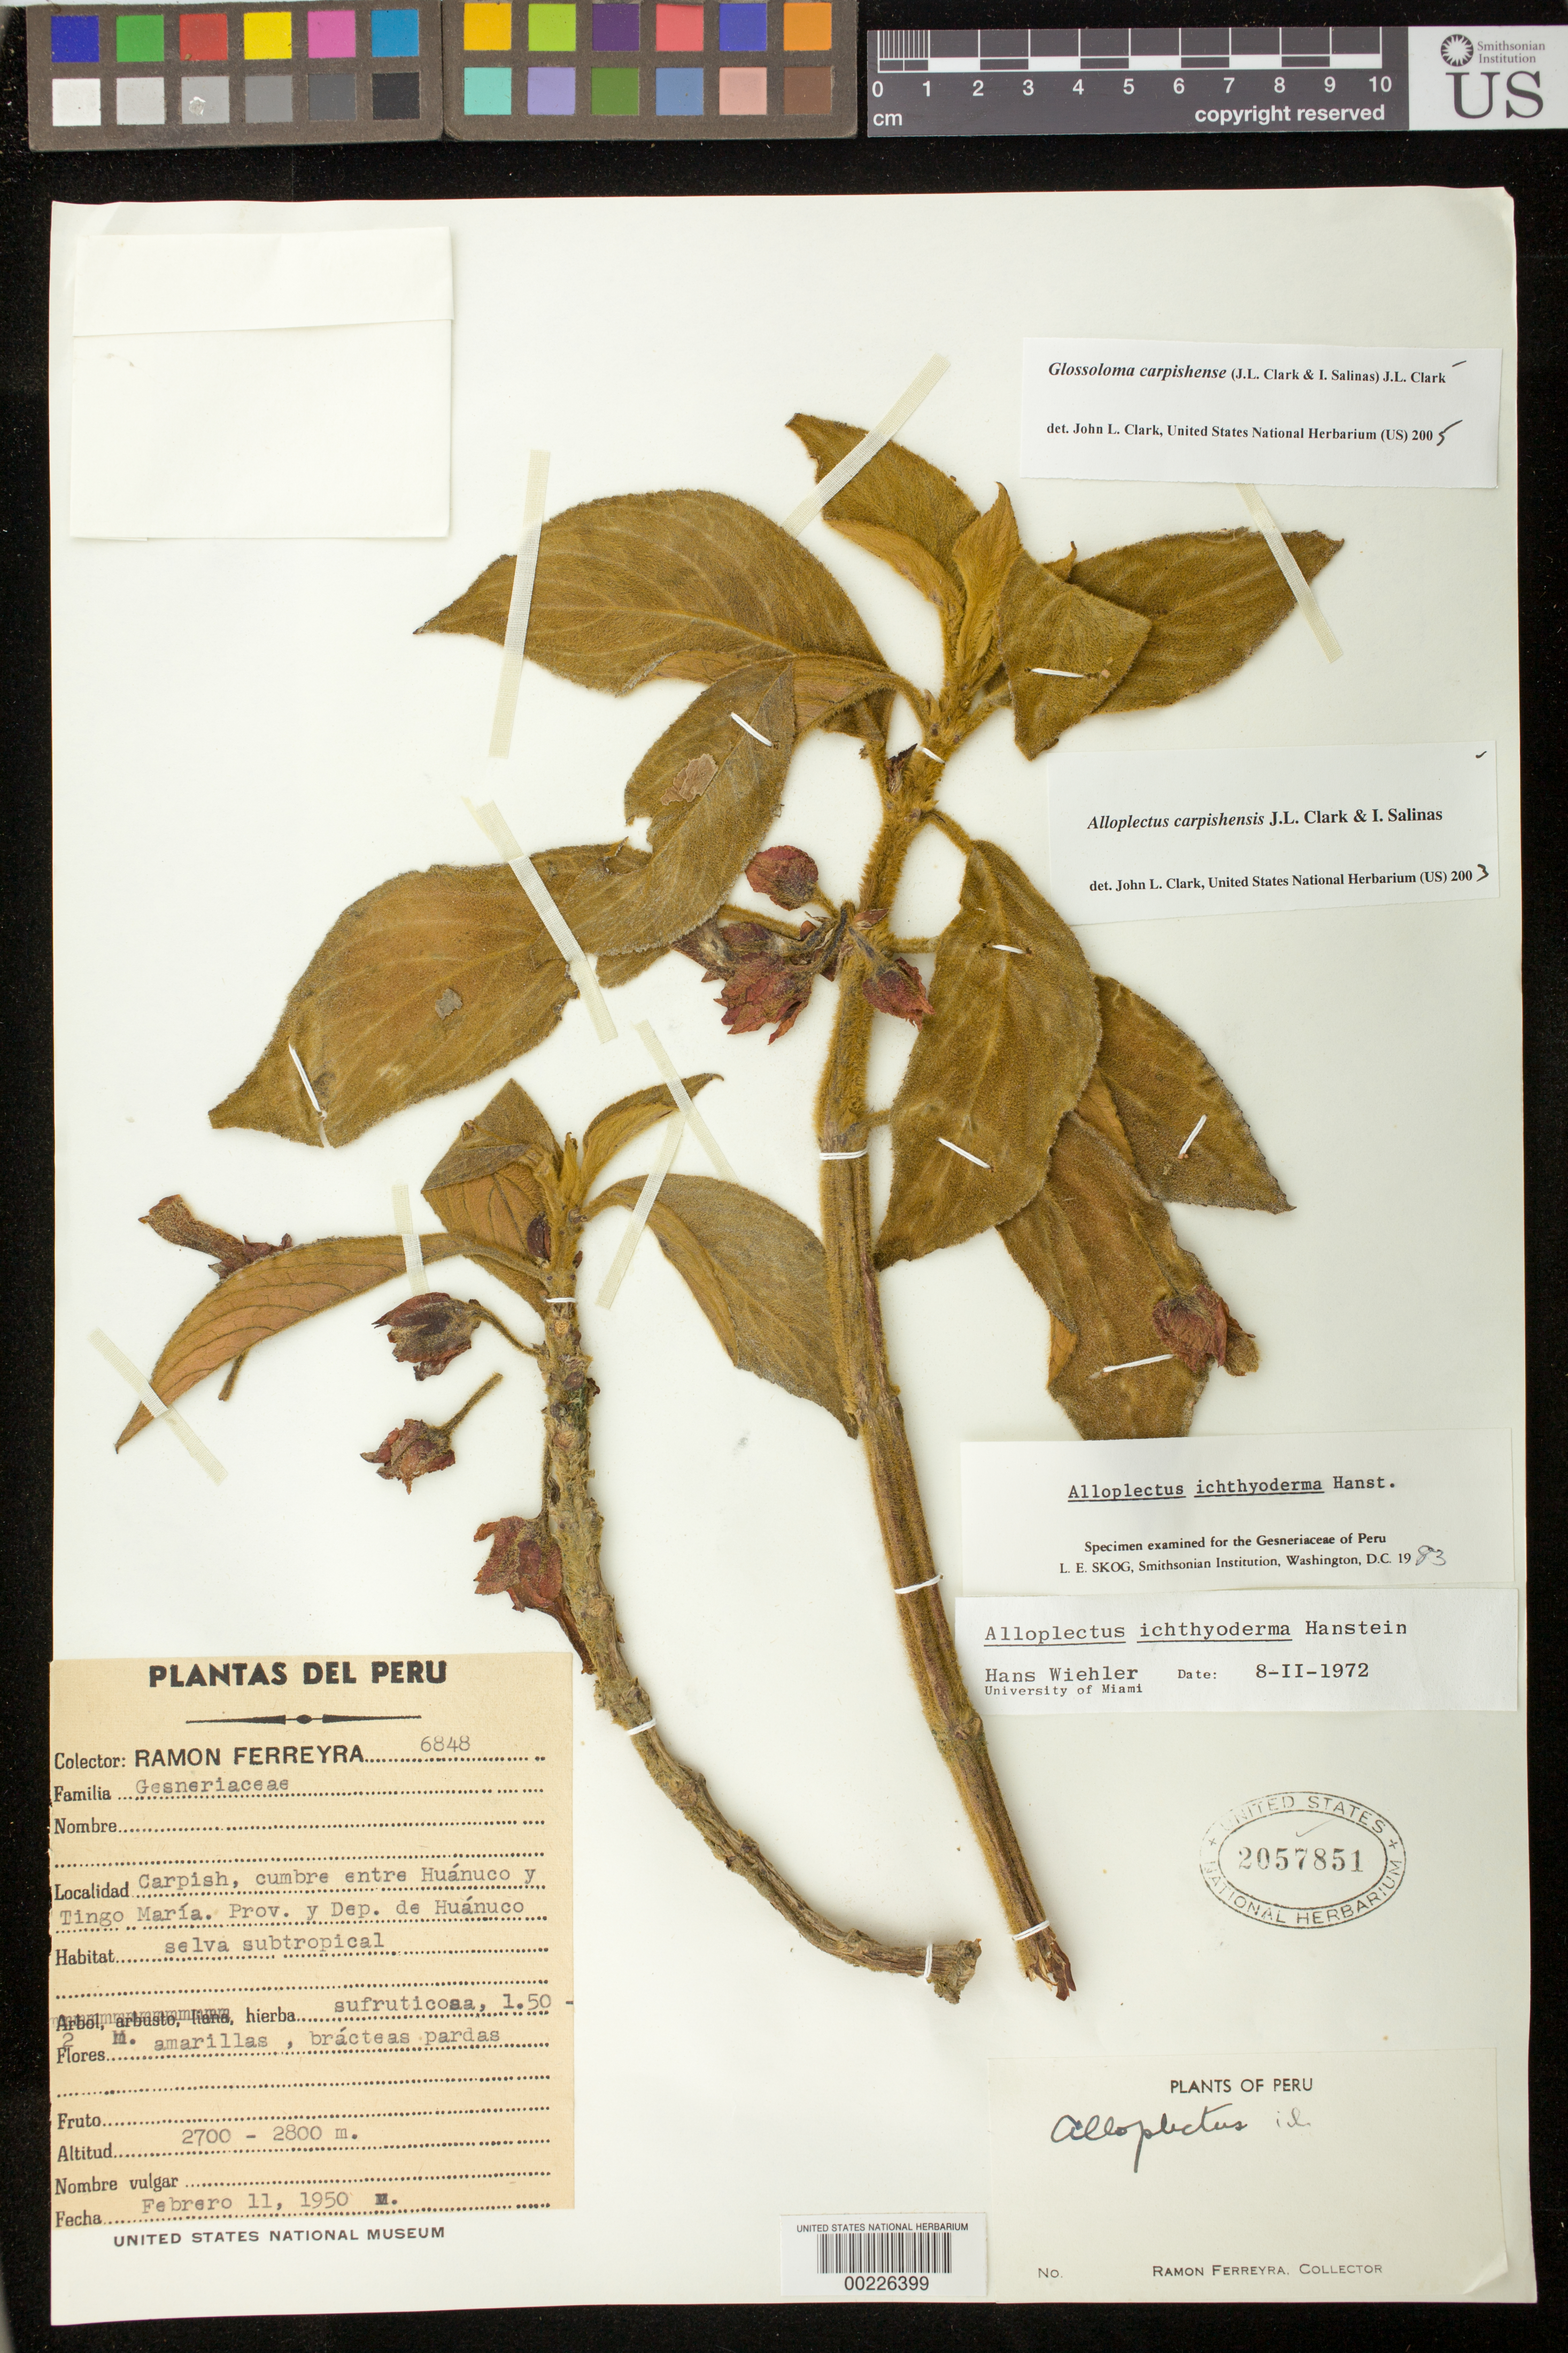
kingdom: Plantae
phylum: Tracheophyta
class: Magnoliopsida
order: Lamiales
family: Gesneriaceae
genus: Glossoloma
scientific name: Glossoloma carpishense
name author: (J.L. Clark & I. Salinas) J.L. Clark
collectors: R. A. Ferreyra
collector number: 6848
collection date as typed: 11 Feb 1950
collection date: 1950-02-11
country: Peru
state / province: Huánuco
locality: Carpish, summit between Huanuco and Tingo Maria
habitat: Subtropical forest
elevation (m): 2700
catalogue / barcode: US 2057851